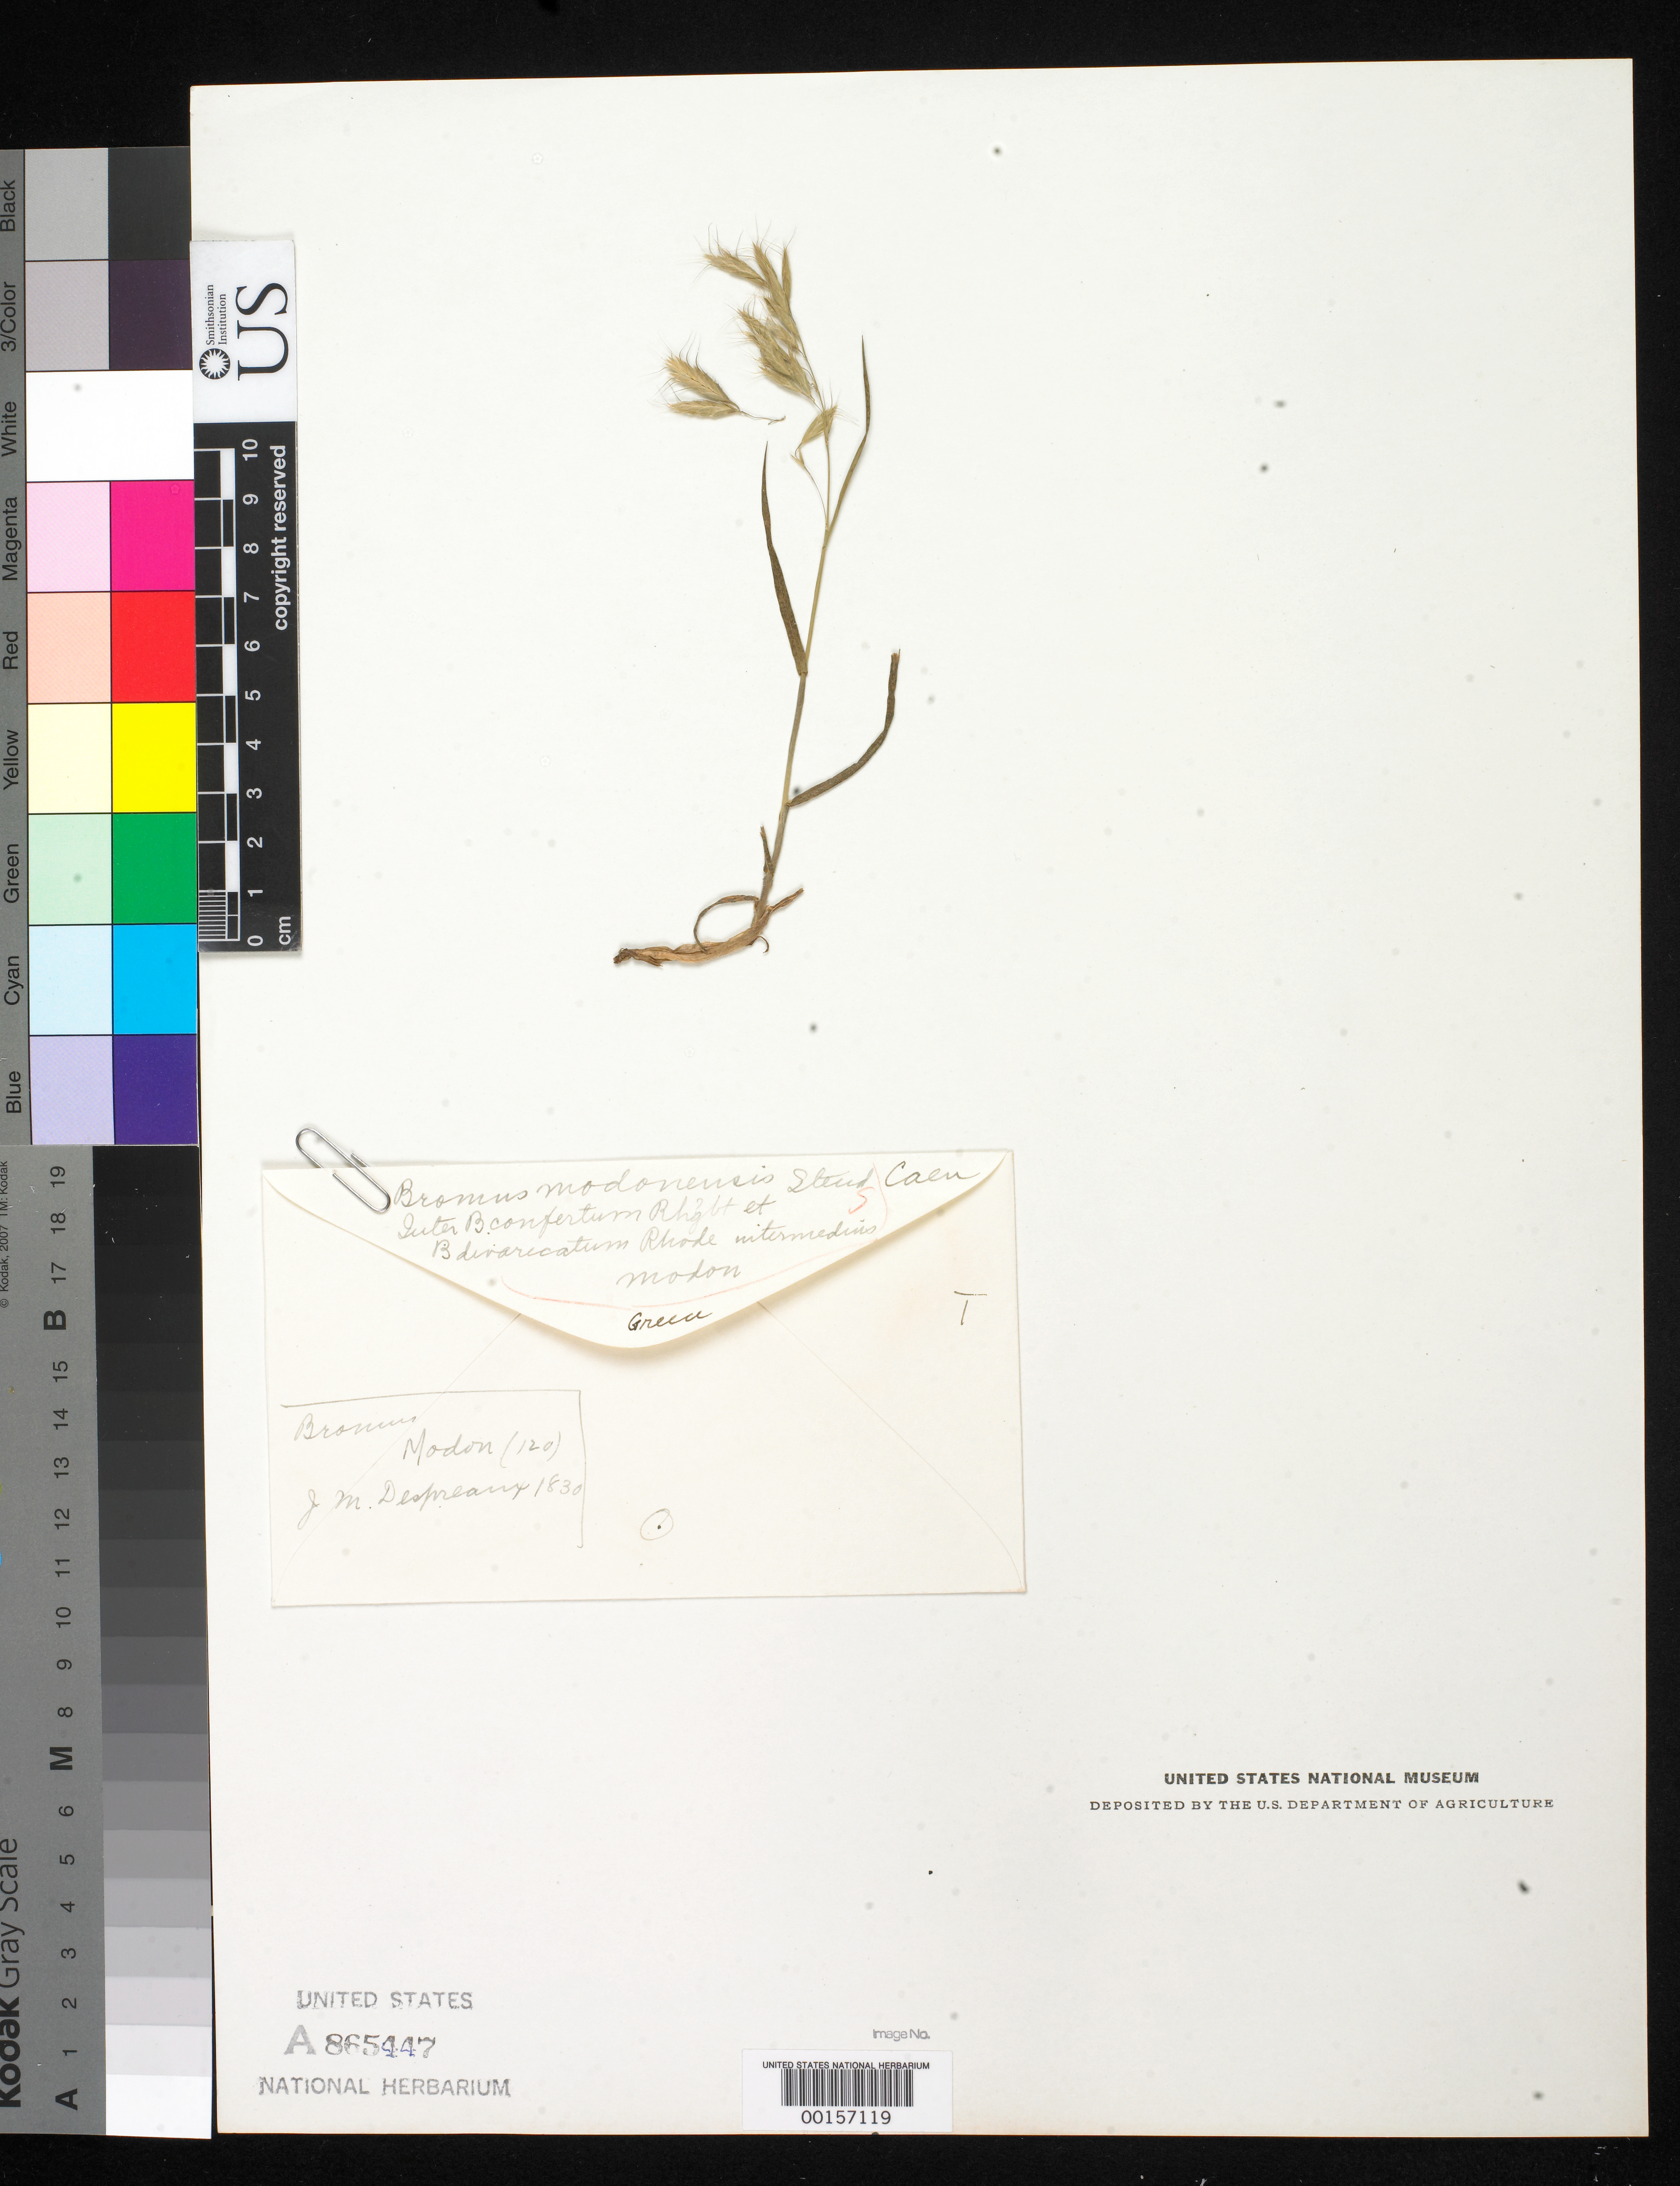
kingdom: Plantae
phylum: Tracheophyta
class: Liliopsida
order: Poales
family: Poaceae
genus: Bromus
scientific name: Bromus modensis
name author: Steud.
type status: Type Fragment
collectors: J. M. Despreaux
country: Greece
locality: Modon.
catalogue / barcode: US 865447A